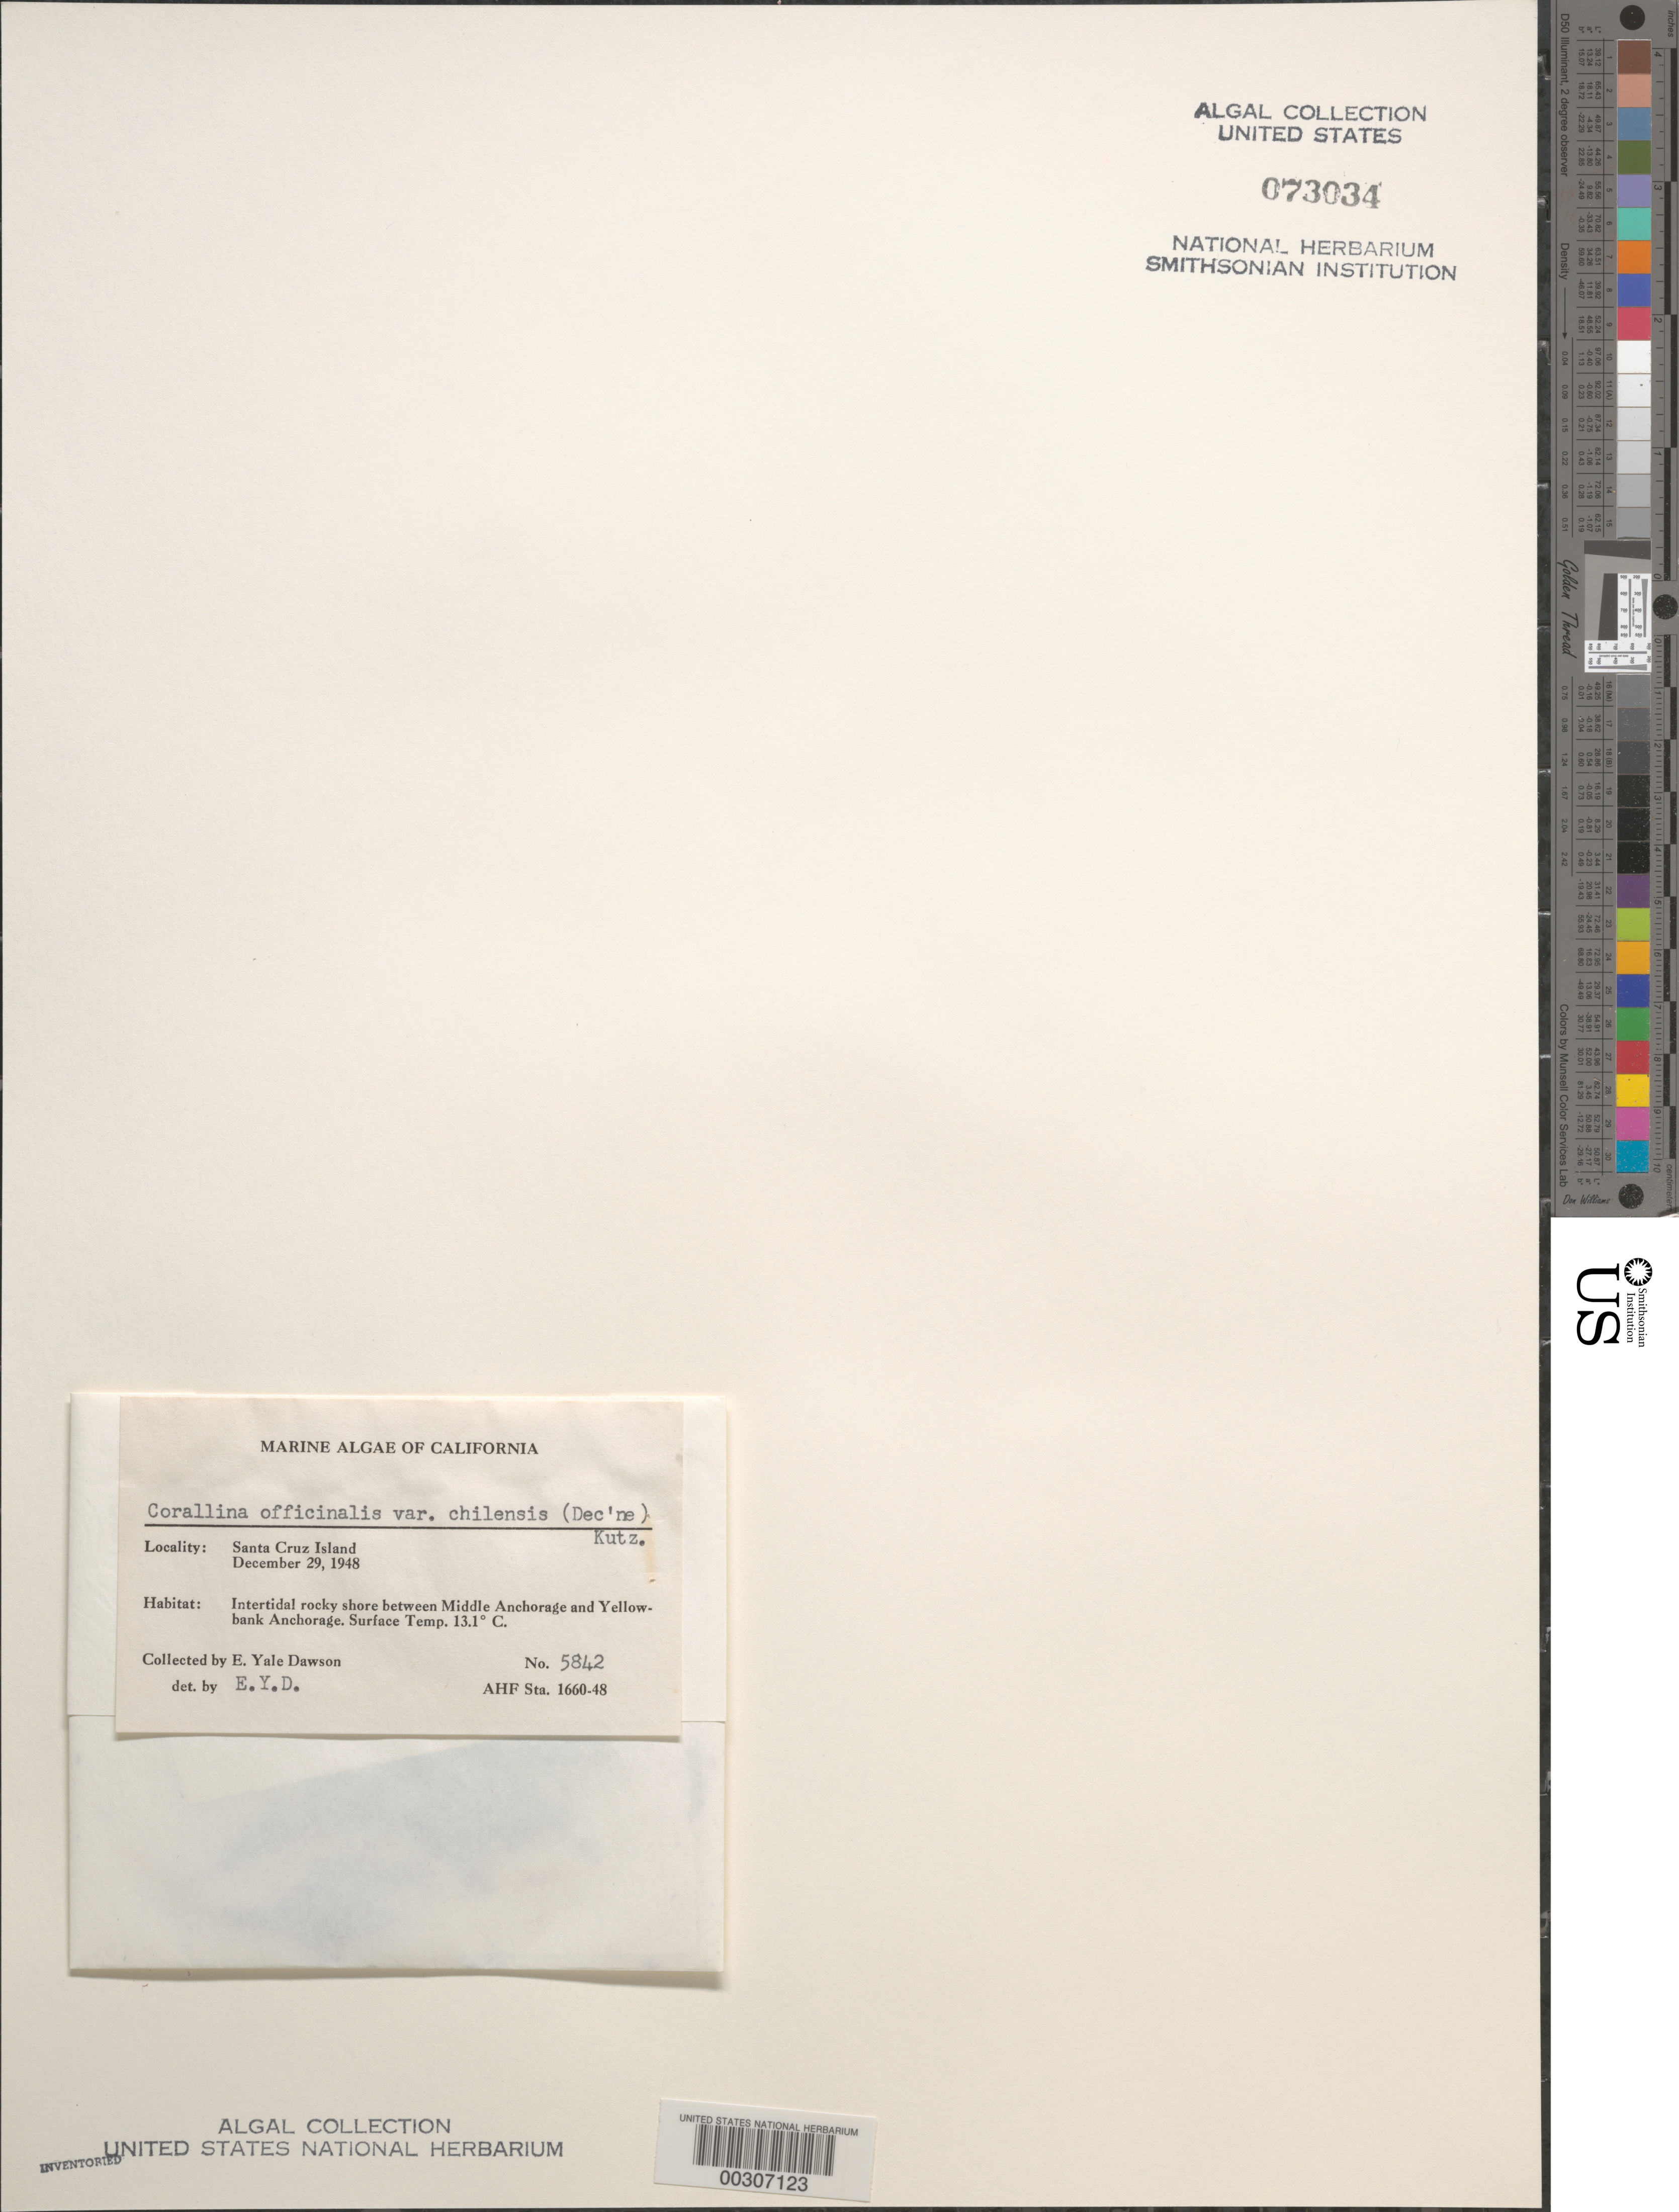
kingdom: Plantae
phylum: Rhodophyta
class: Florideophyceae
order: Corallinales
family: Corallinaceae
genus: Corallina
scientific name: Corallina officinalis var. chilensis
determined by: Dawson, E. Y.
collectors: E. Y. Dawson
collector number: EYD 5842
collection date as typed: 29 Dec 1948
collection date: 1948-12-29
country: United States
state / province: California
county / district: Santa Barbara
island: Santa Cruz Island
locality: Between Middle Anchorage and Yellowbank Anchorage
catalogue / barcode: US 73034